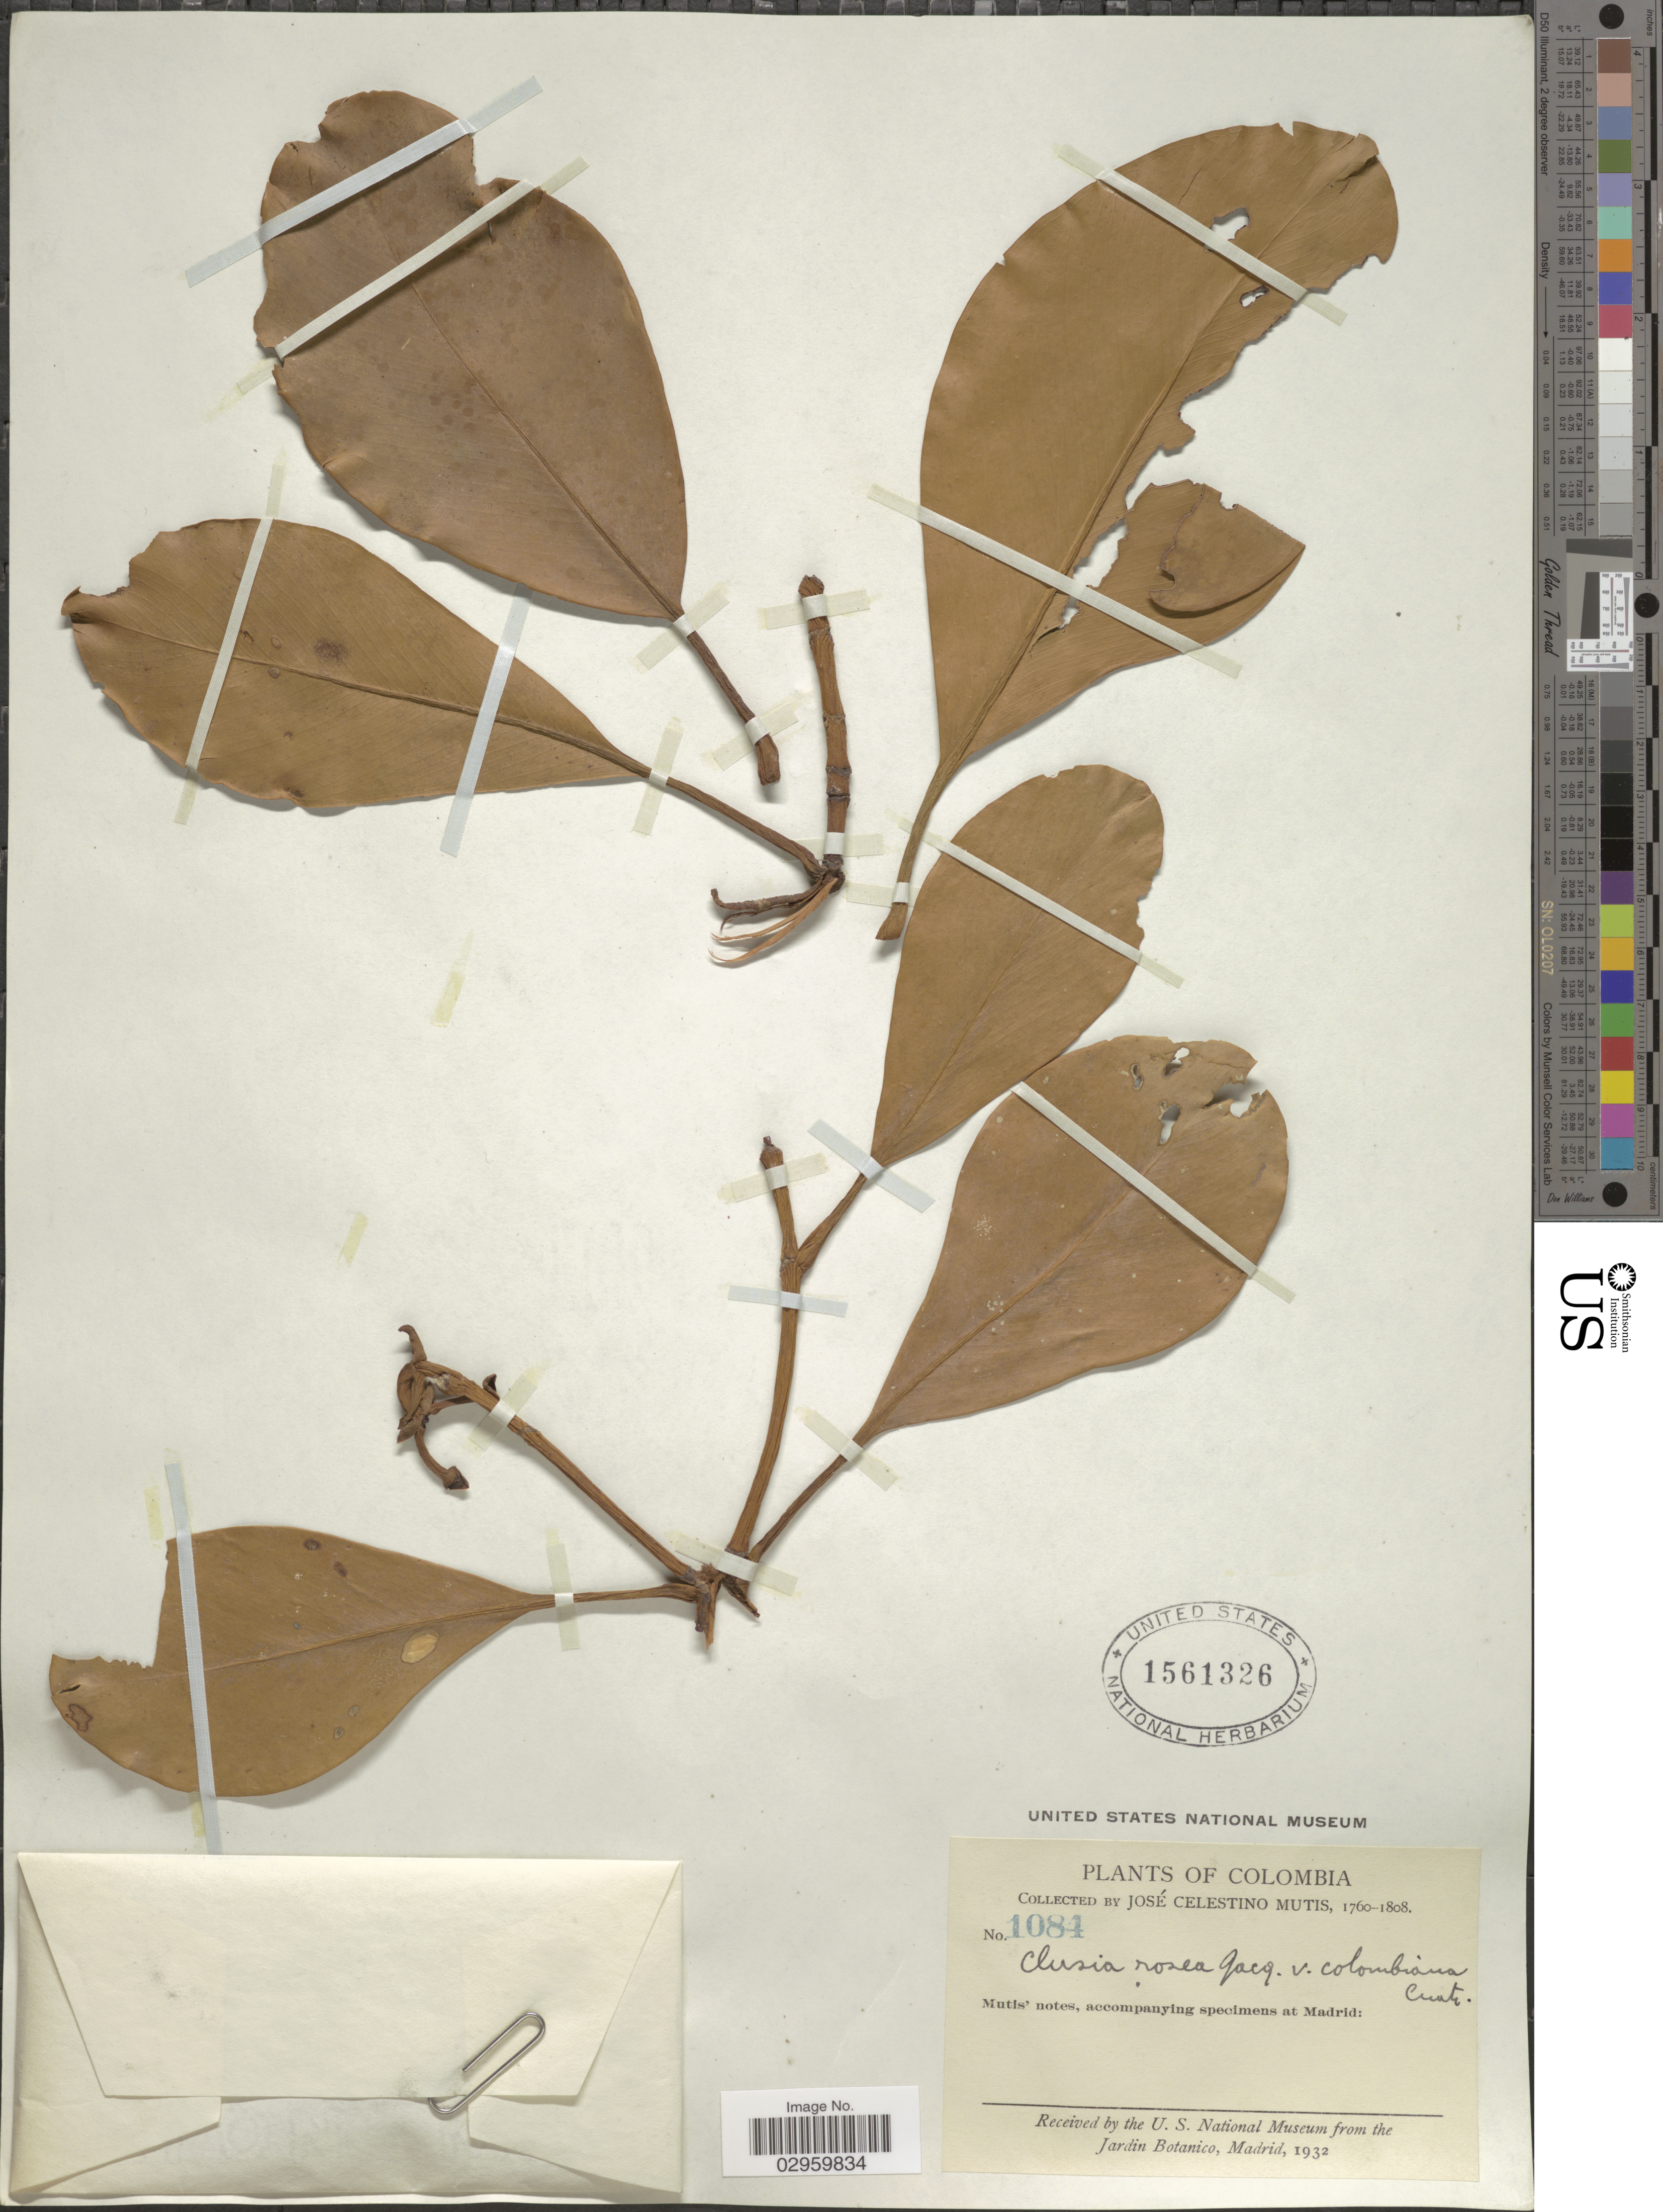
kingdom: Plantae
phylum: Tracheophyta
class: Magnoliopsida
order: Malpighiales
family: Clusiaceae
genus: Clusia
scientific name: Clusia rosea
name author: Jacq.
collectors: J. C. B. Mutis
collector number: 1084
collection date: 1760/1808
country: Colombia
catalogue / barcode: US 1561326